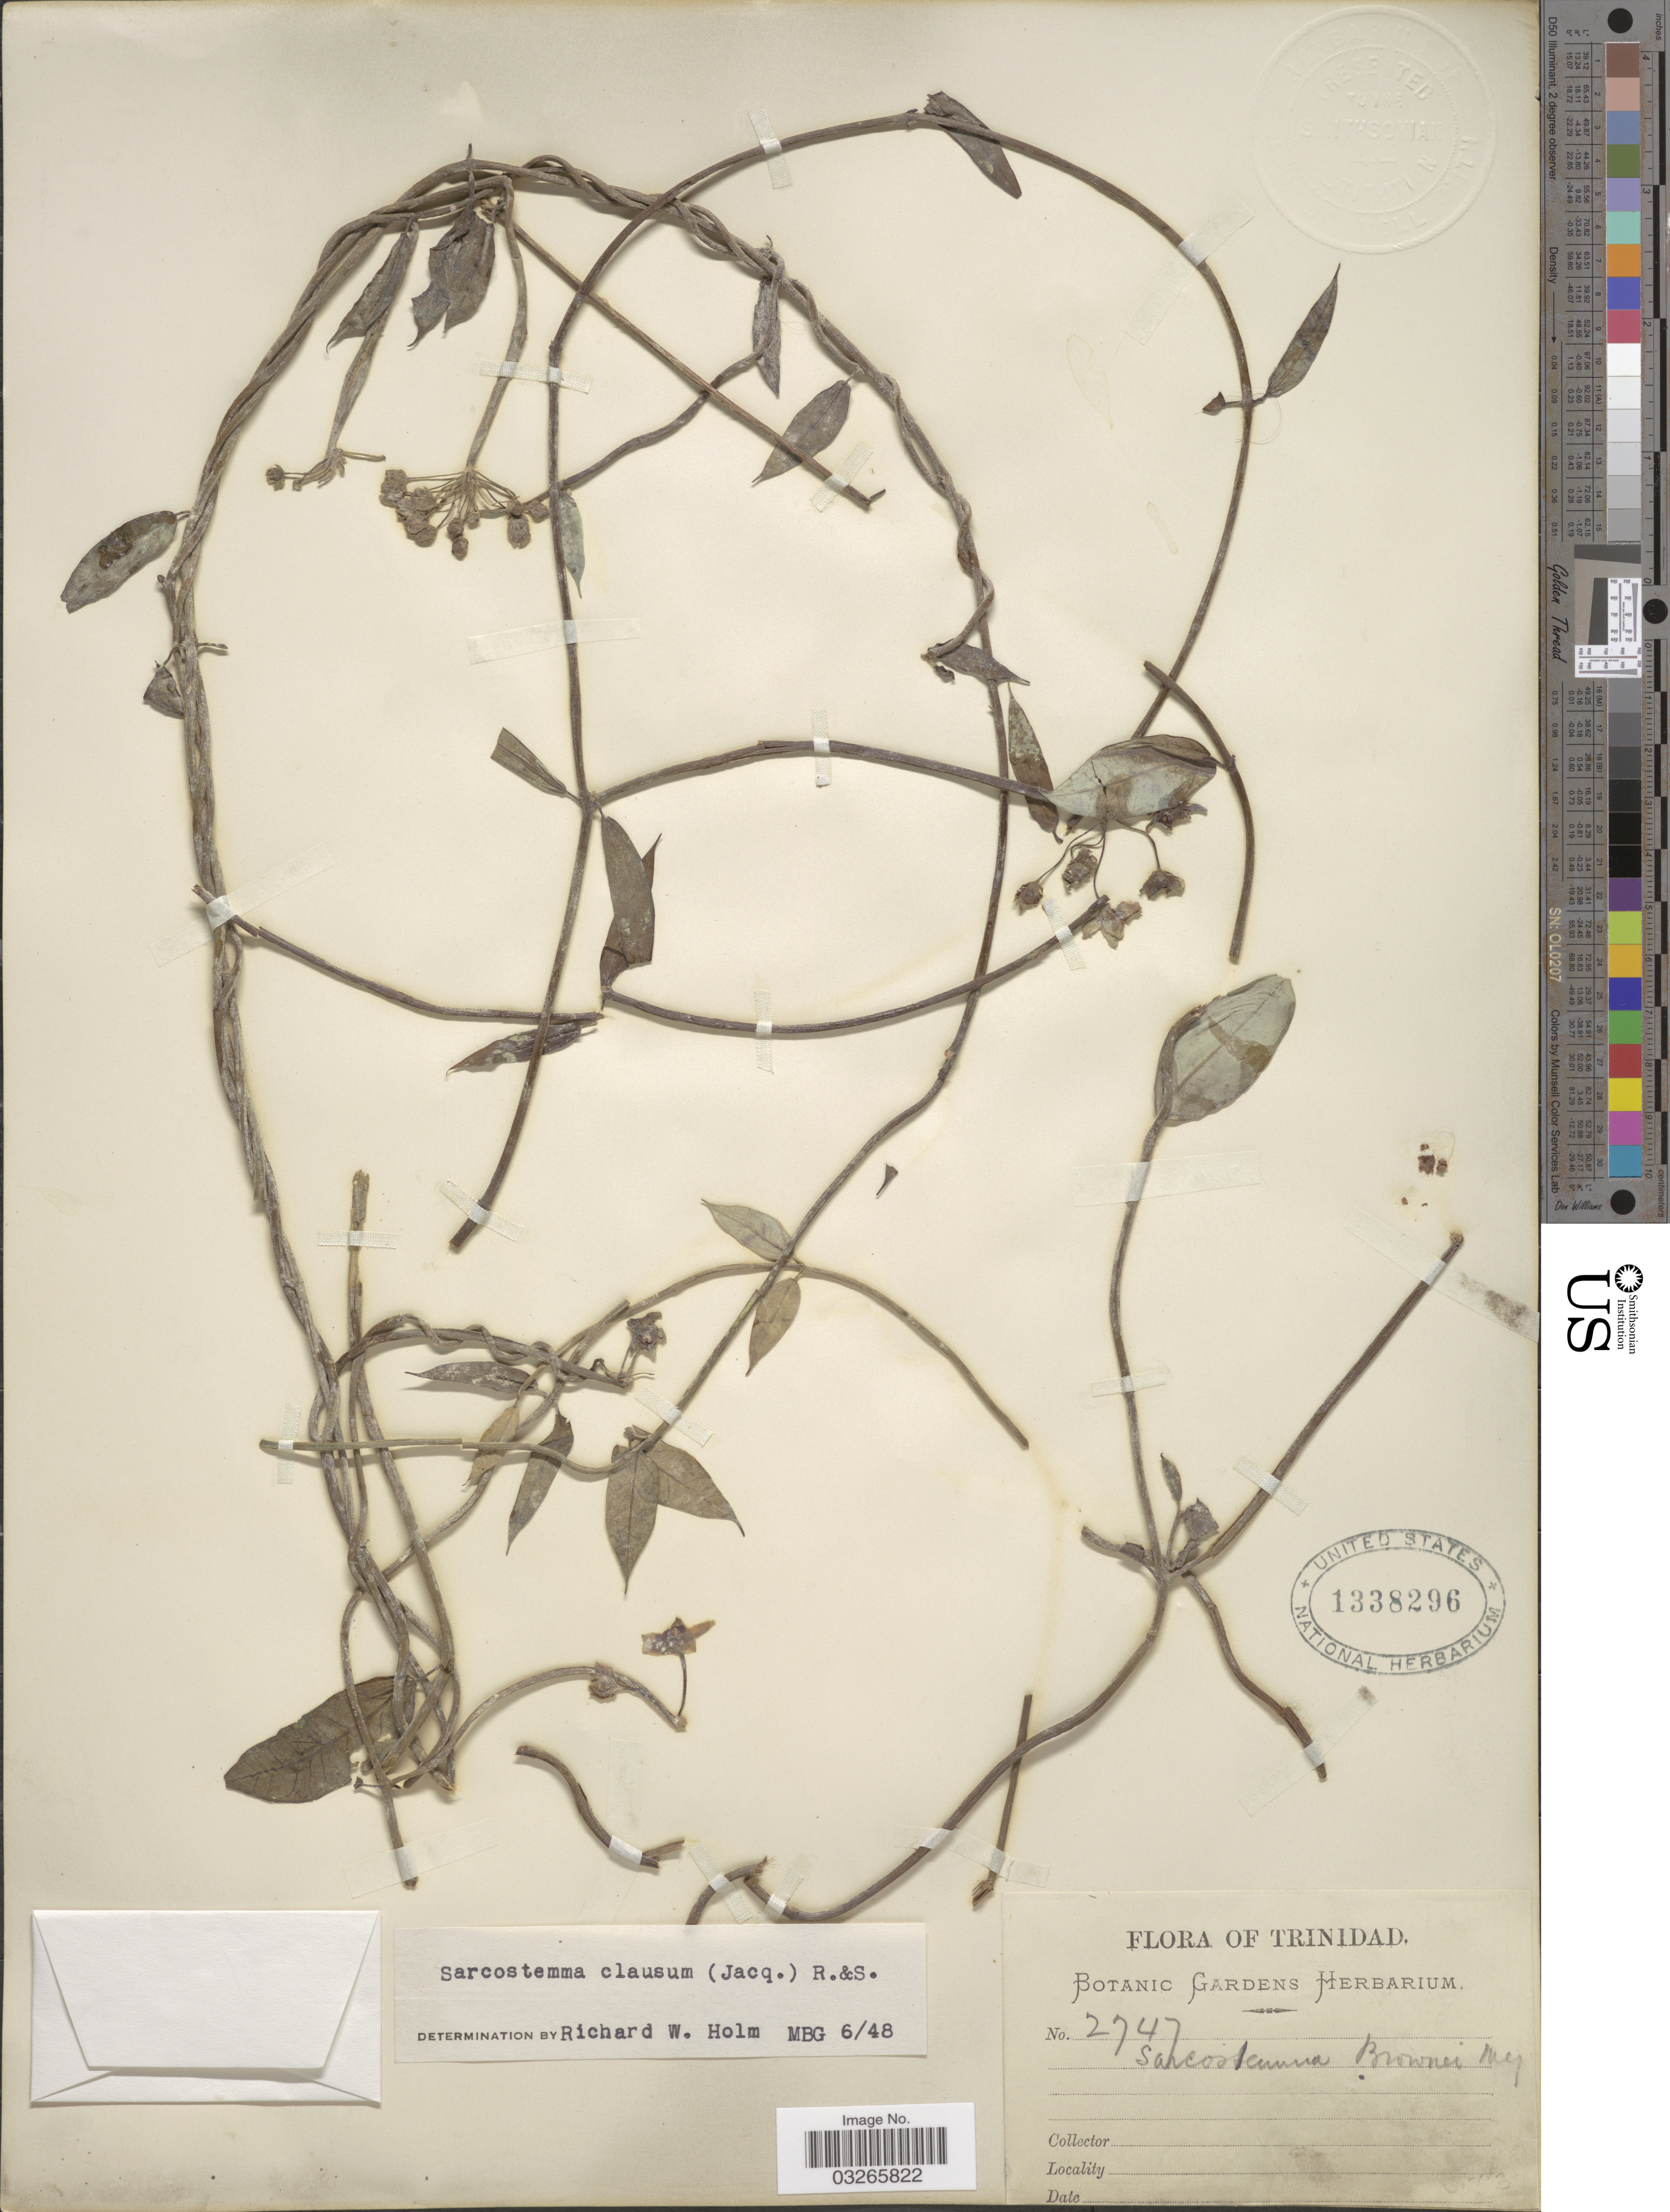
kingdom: Plantae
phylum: Tracheophyta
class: Magnoliopsida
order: Gentianales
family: Apocynaceae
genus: Sarcostemma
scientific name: Sarcostemma clausum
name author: (Jacq.) Schult.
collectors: ex herb. Botanic Gardens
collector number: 2747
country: Trinidad and Tobago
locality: Trinidad.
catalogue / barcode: US 1338296